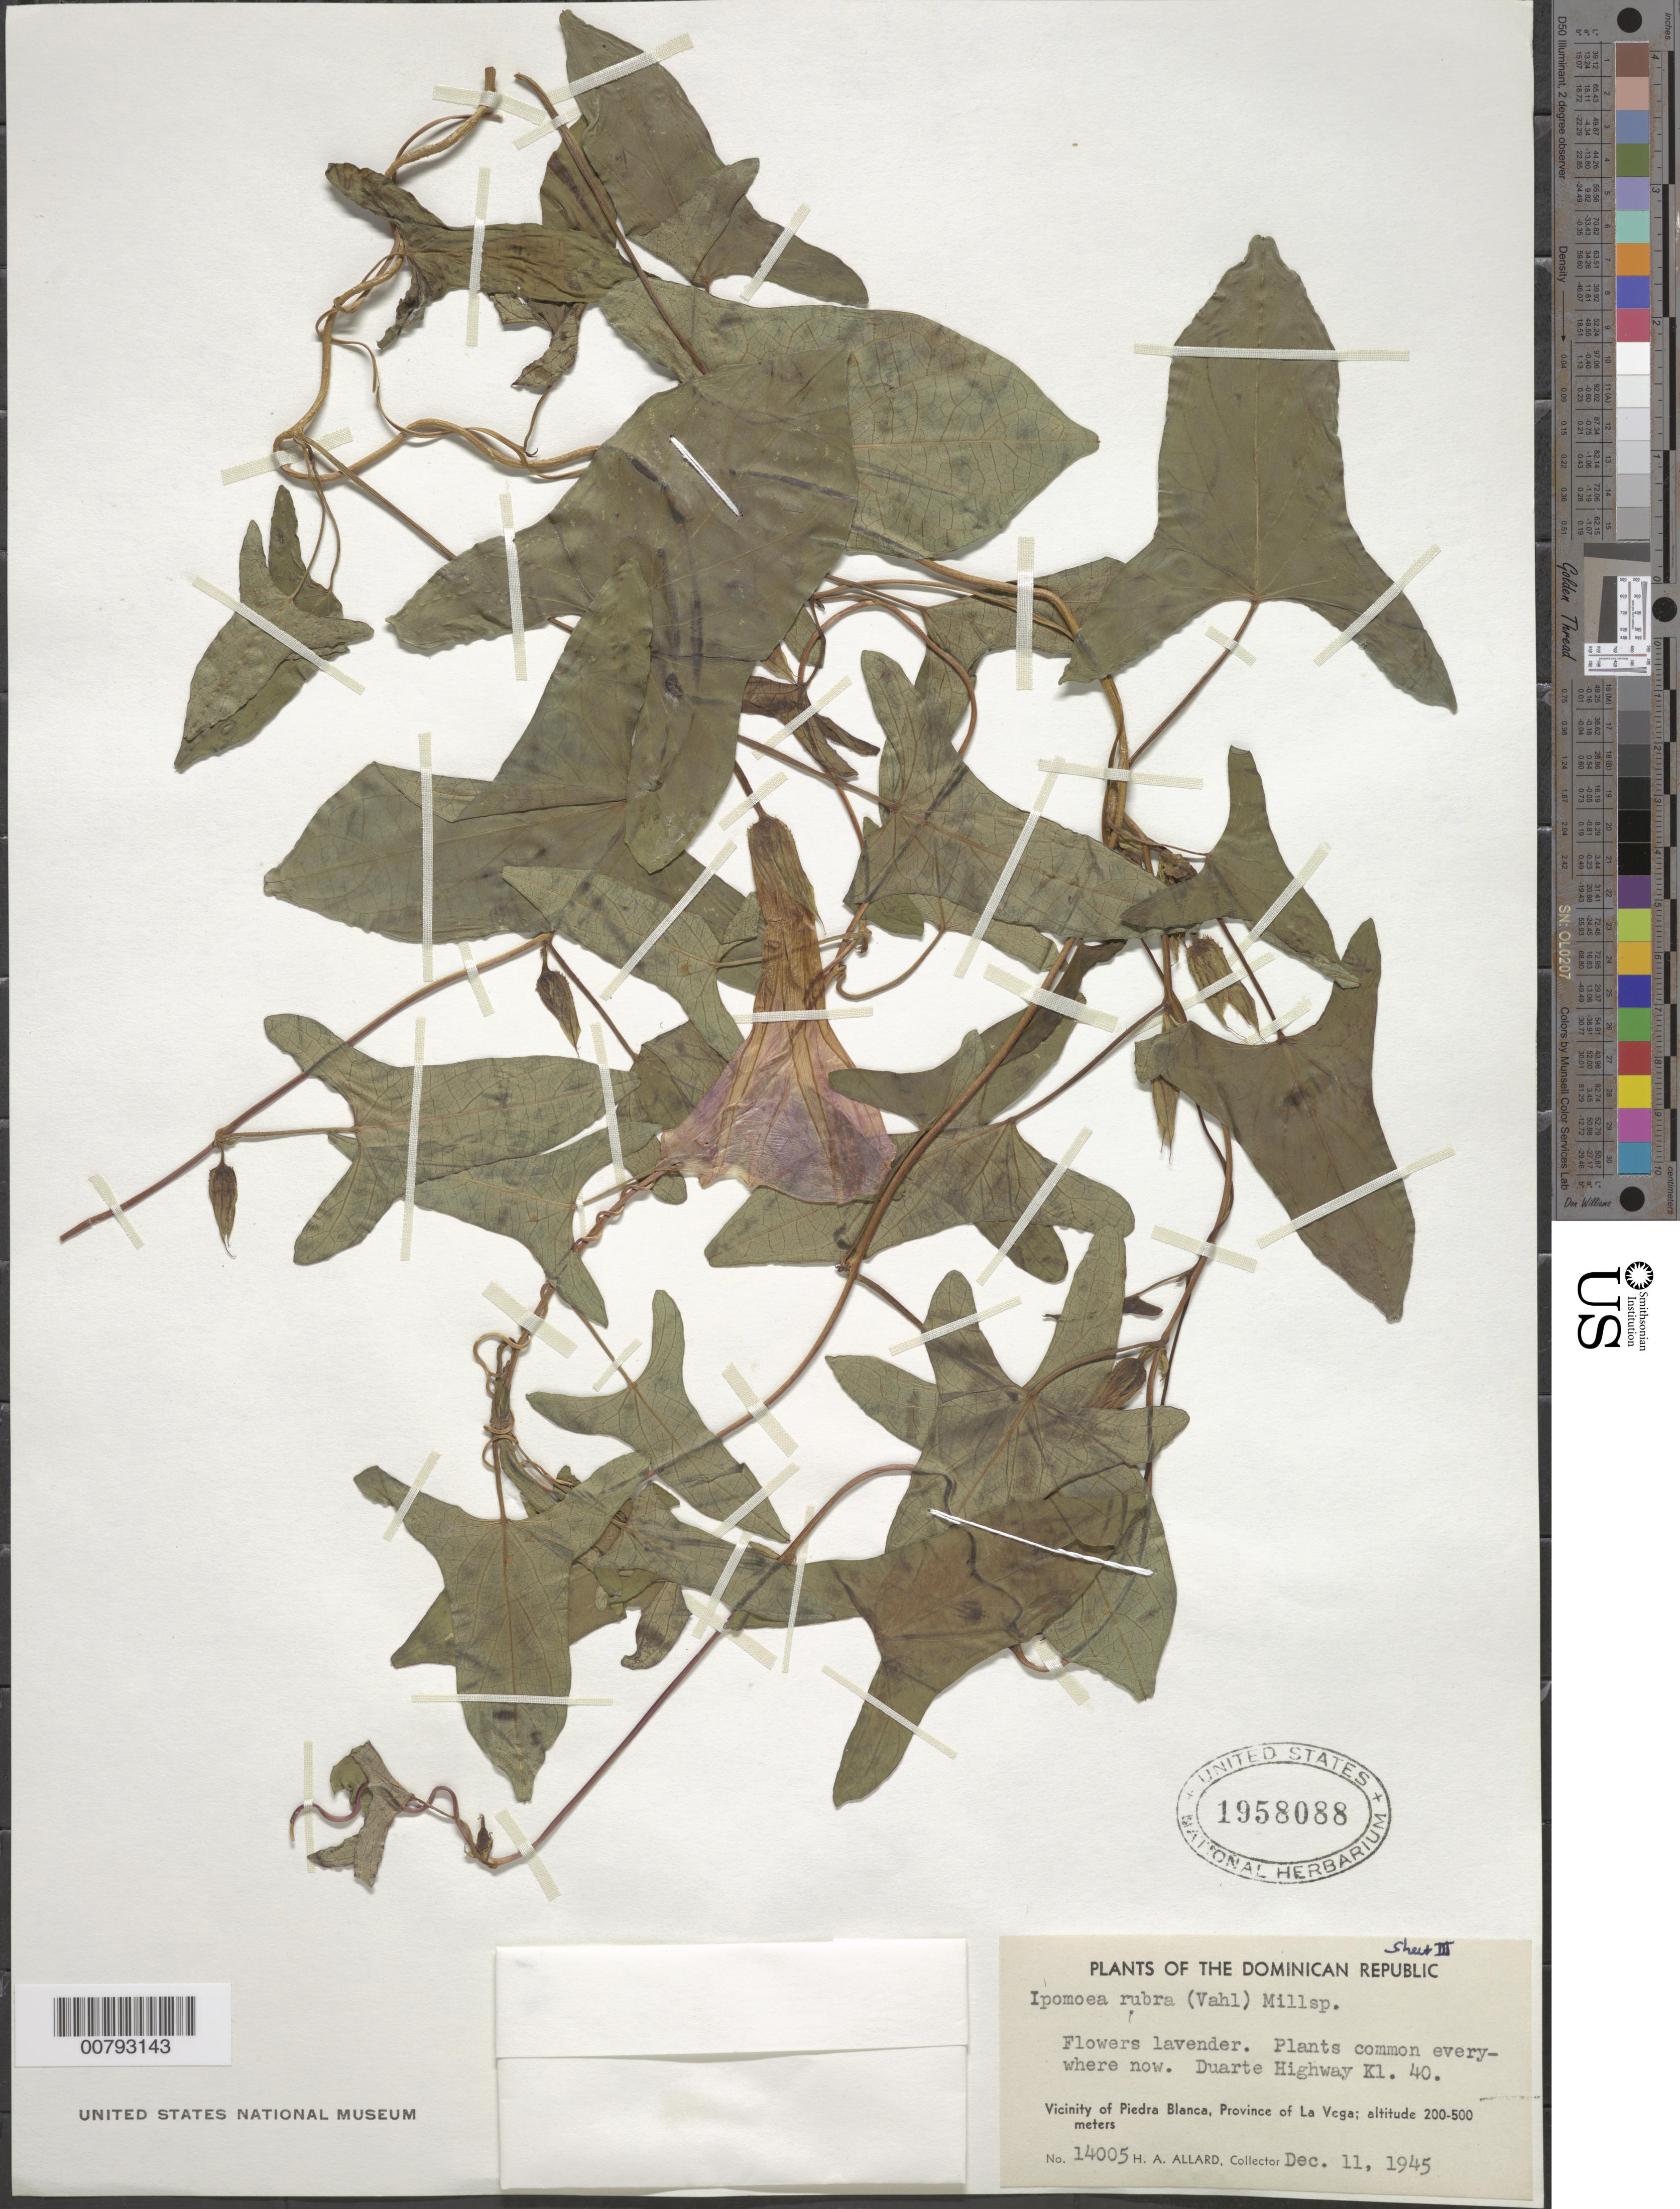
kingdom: Plantae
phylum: Tracheophyta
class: Magnoliopsida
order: Solanales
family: Convolvulaceae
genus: Ipomoea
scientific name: Ipomoea rubra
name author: (Vahl) Millsp.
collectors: H. A. Allard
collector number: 14005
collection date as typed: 11 Dec 1945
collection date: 1945-12-11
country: Dominican Republic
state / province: La Vega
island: Hispaniola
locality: Vicinity of Piedra Blanca, Duarte Highway K1.40.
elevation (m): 200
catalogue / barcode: US 1958088